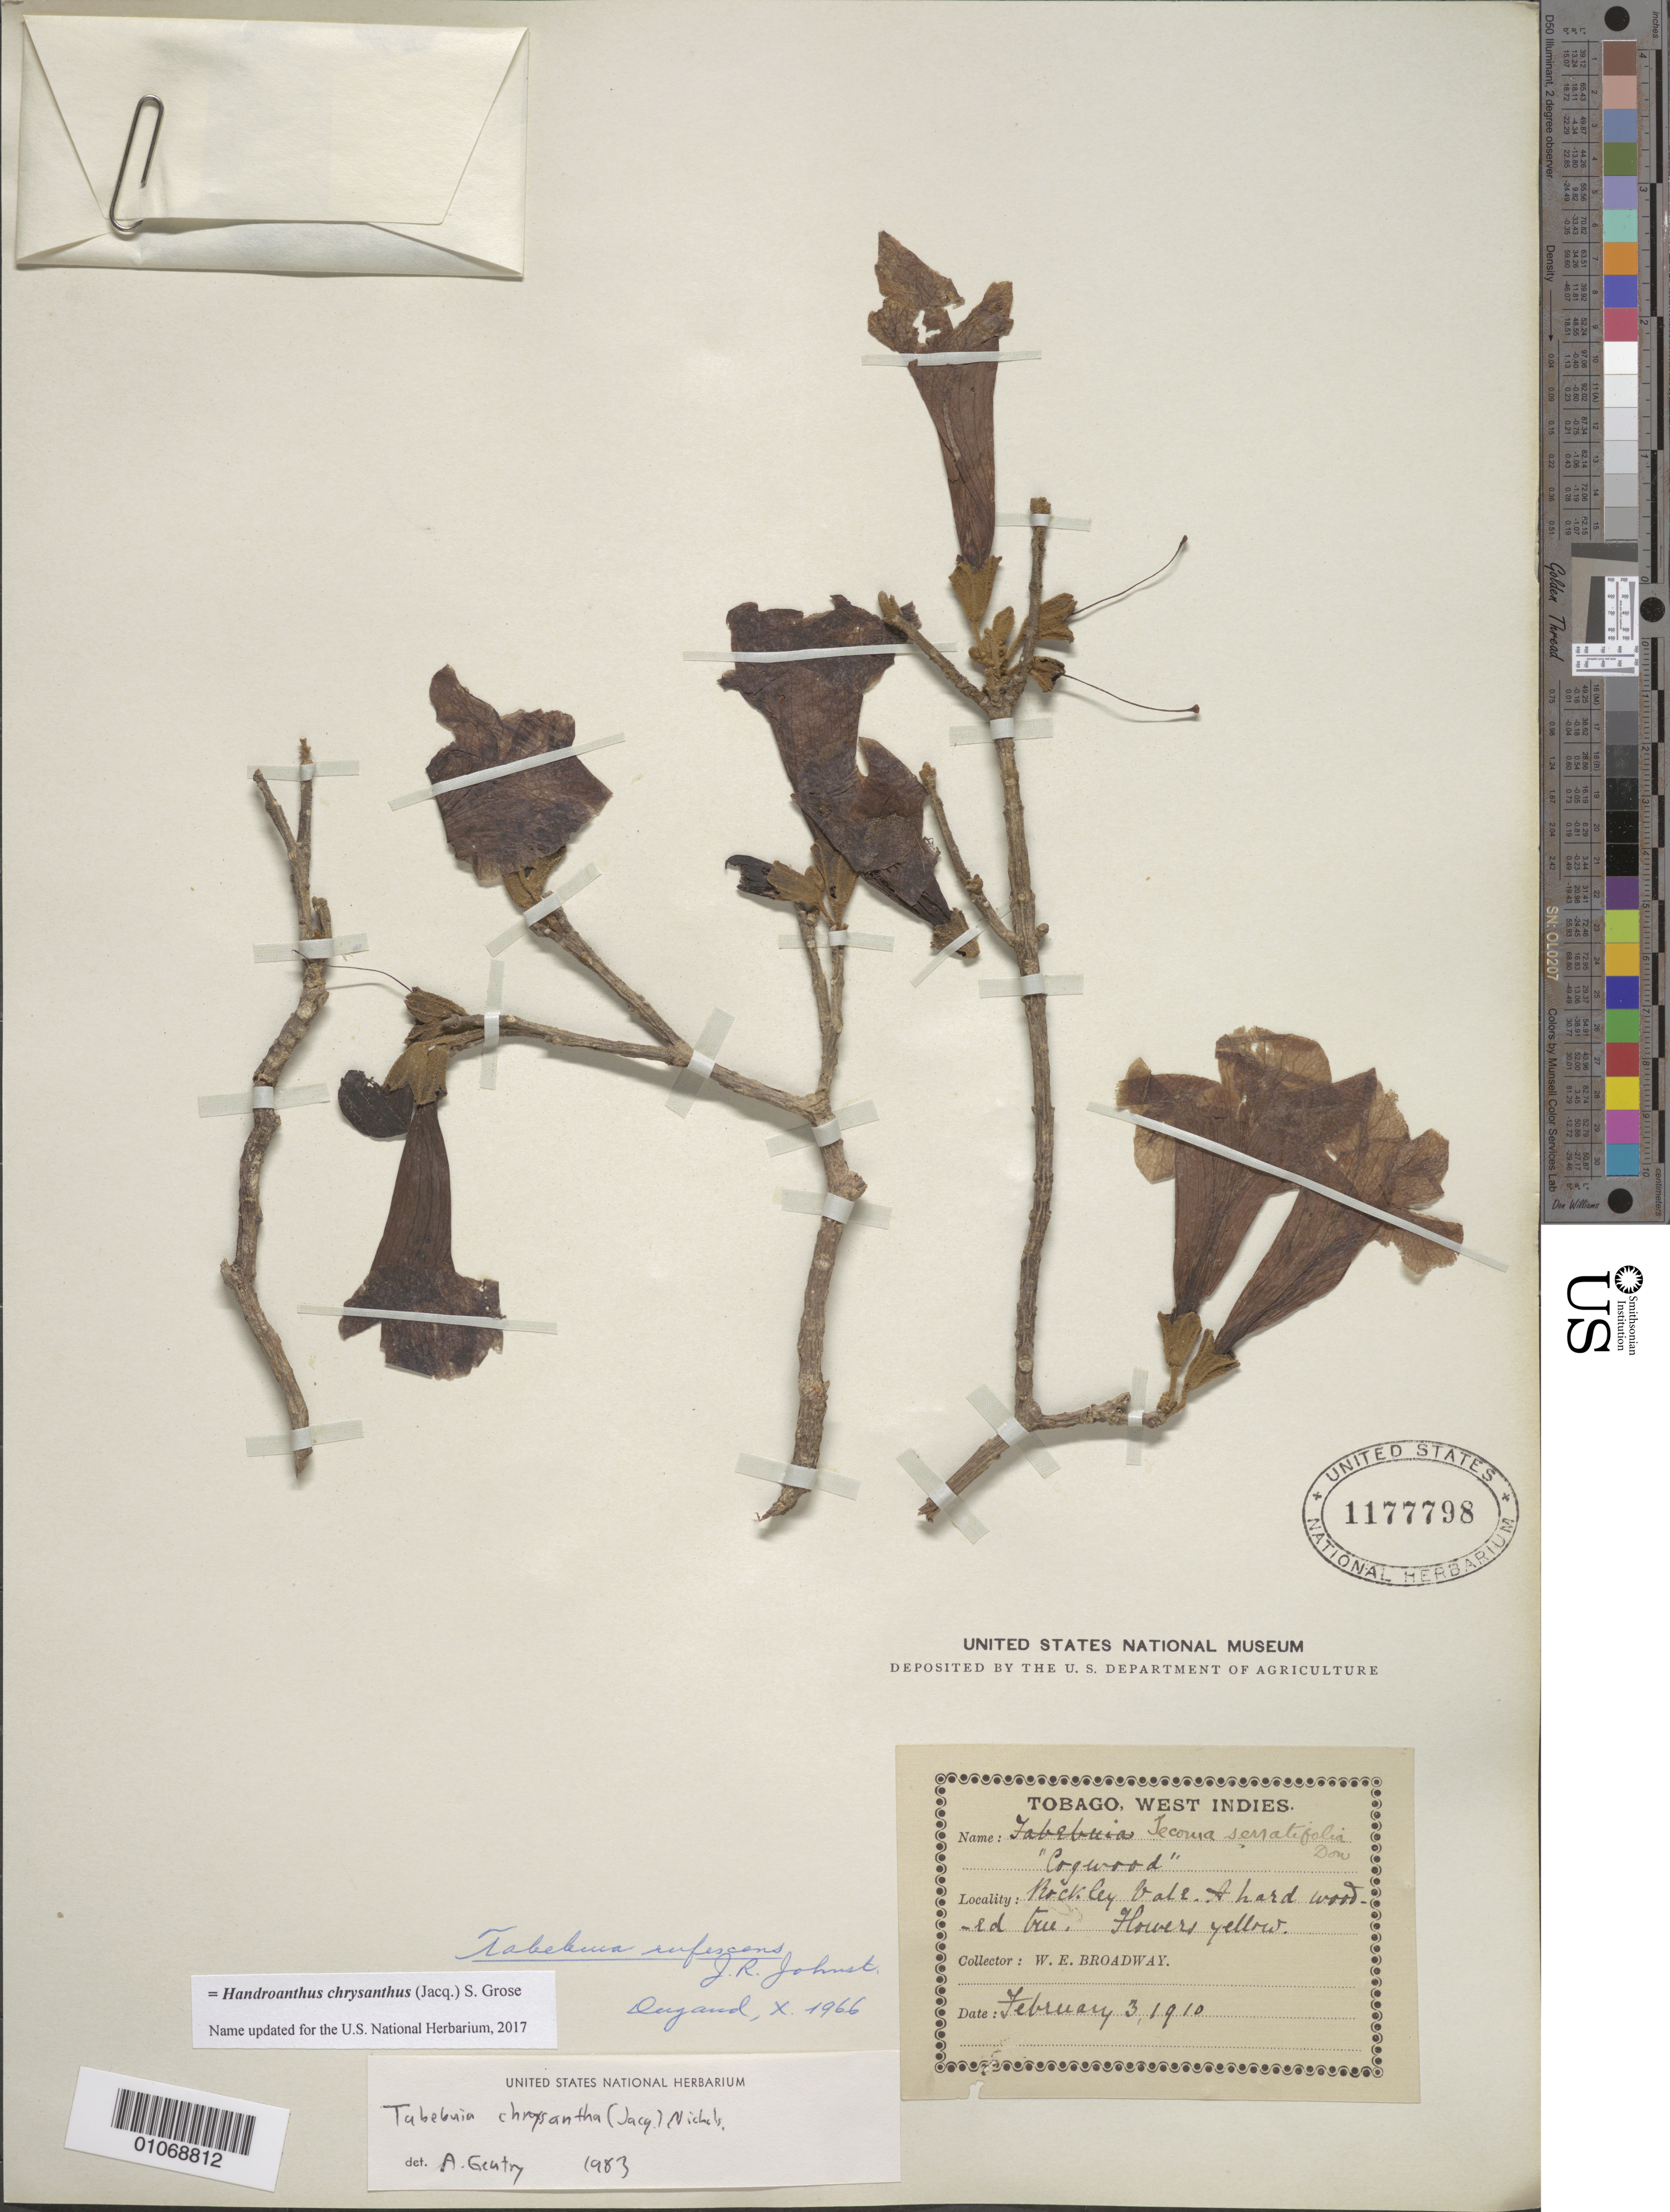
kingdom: Plantae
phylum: Tracheophyta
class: Magnoliopsida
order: Lamiales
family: Bignoniaceae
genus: Handroanthus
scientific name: Handroanthus chrysanthus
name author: (Jacq.) S.O. Grose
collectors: W. E. Broadway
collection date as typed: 03 Feb 1910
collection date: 1910-02-03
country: Trinidad and Tobago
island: Tobago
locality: Rockley Vale.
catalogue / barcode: US 1177798